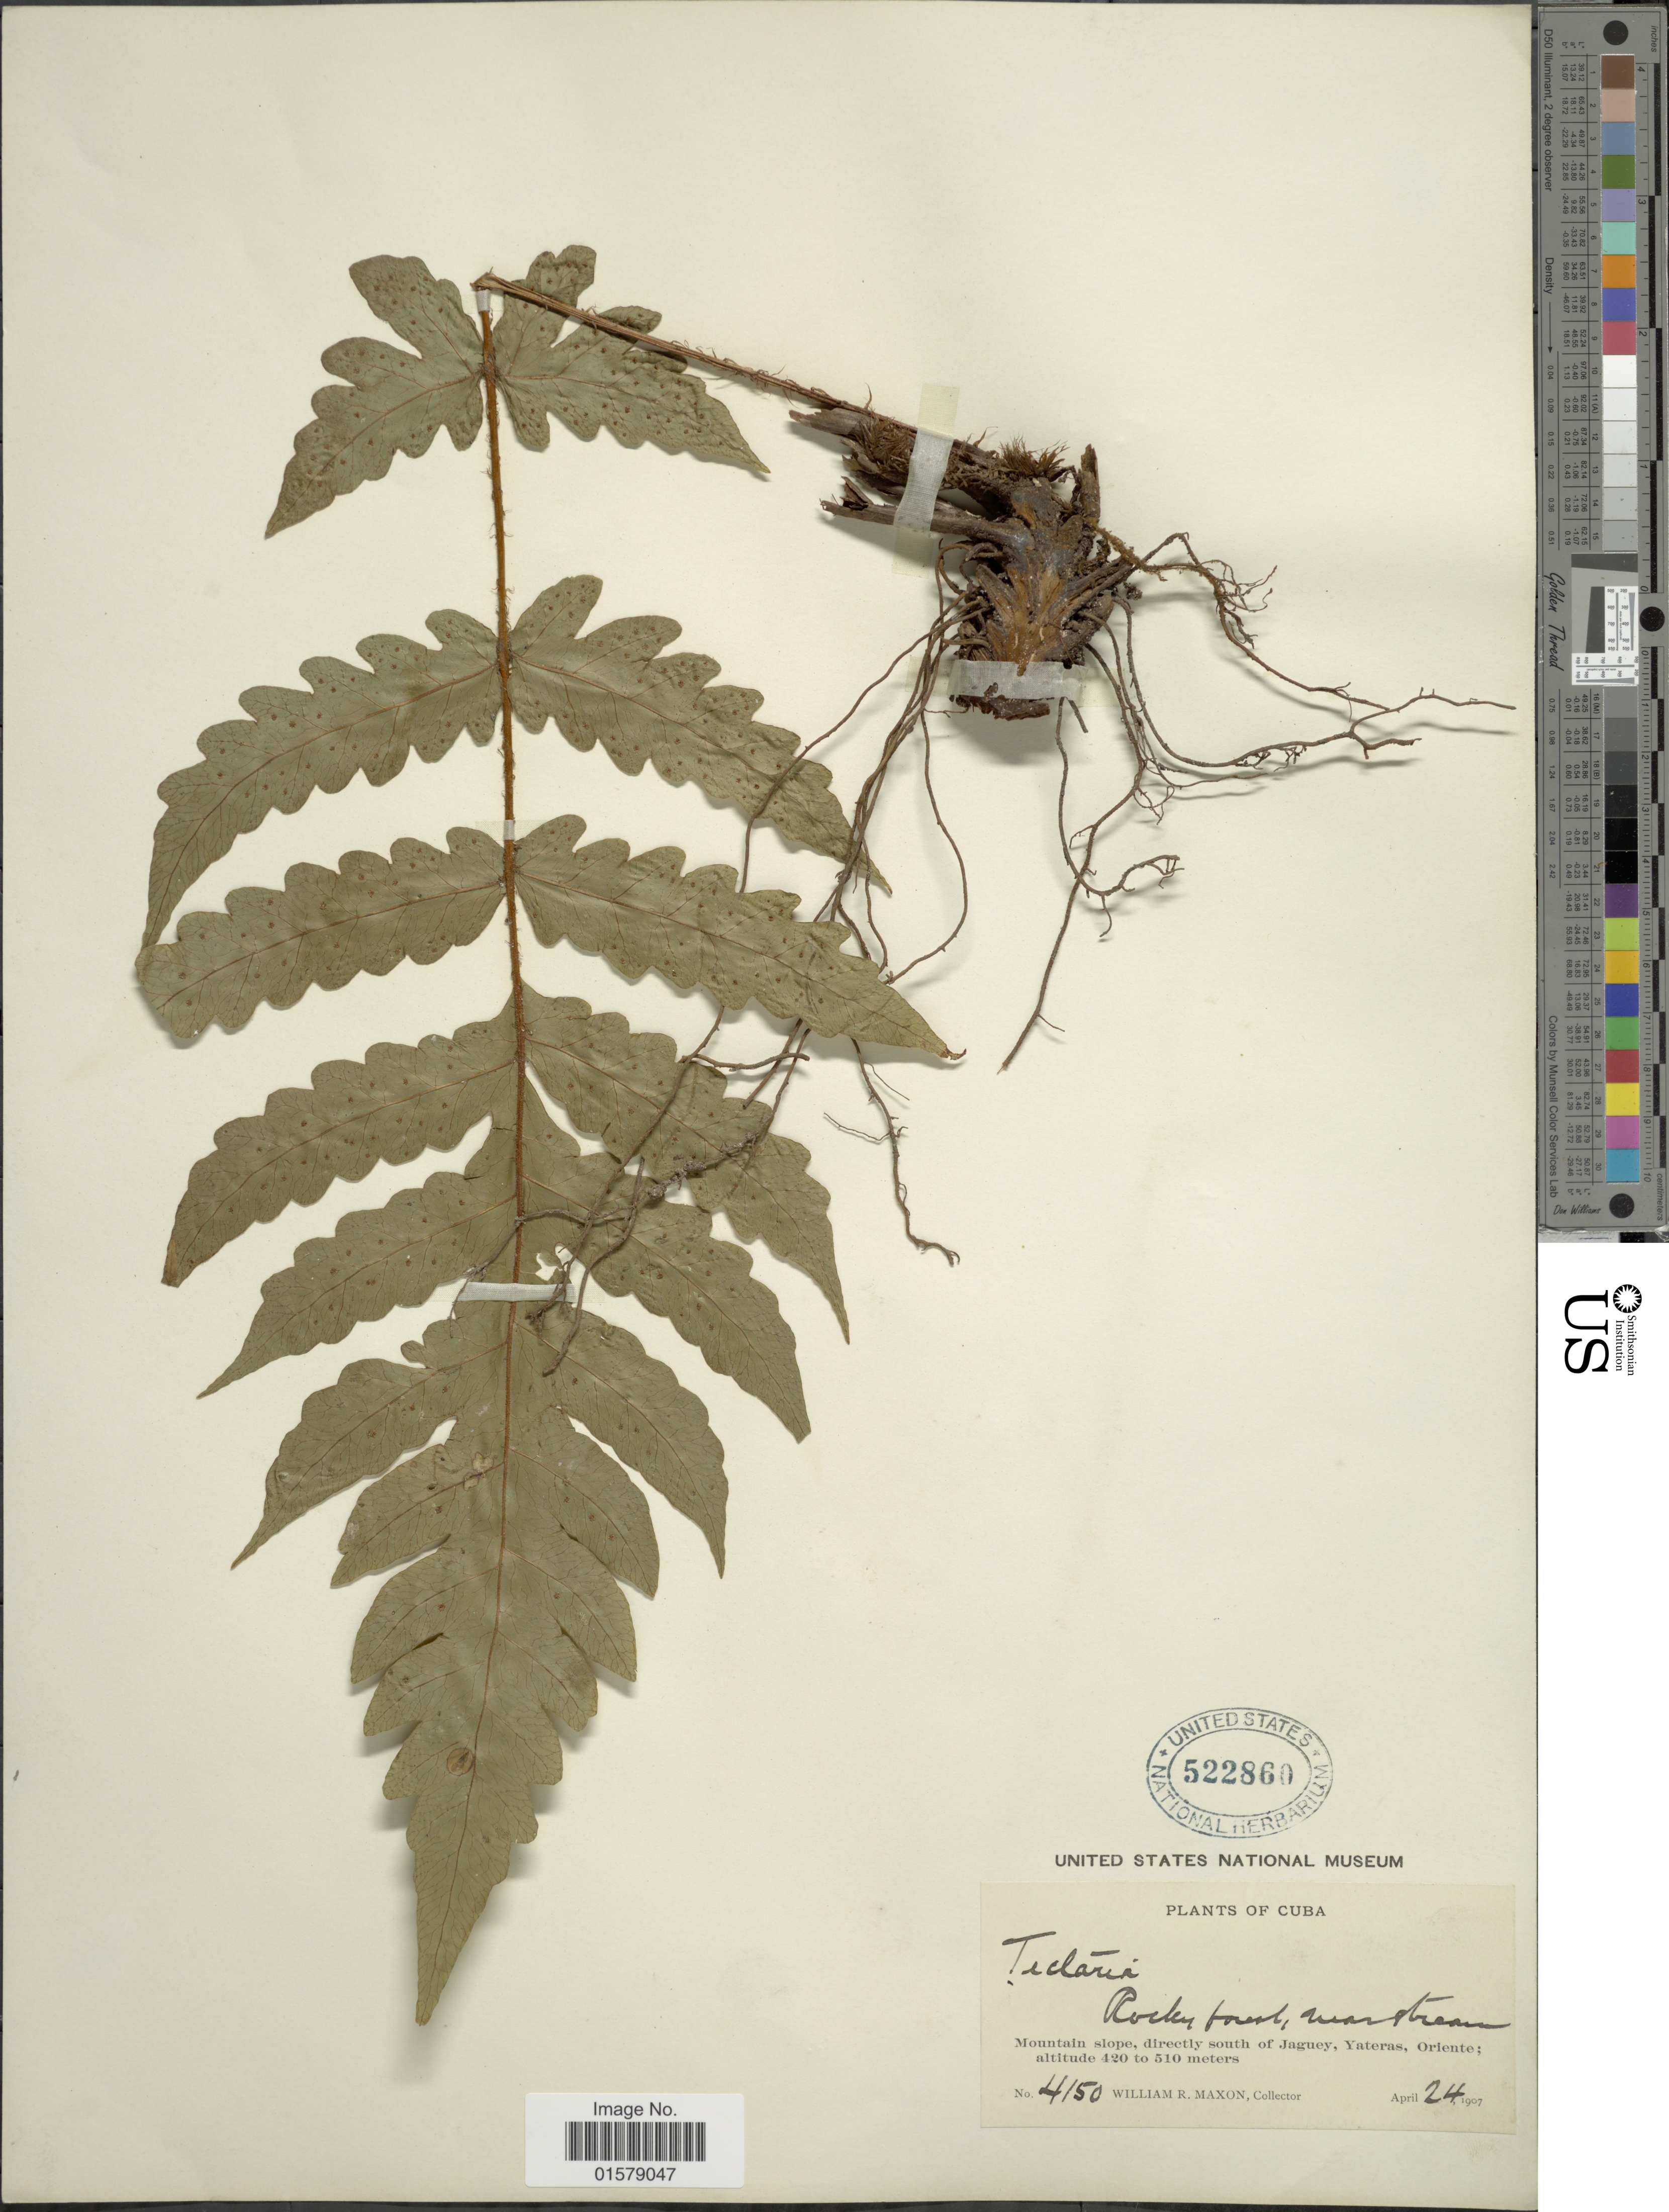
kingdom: Plantae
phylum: Tracheophyta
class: Polypodiopsida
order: Polypodiales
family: Tectariaceae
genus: Tectaria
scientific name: Tectaria cicutaria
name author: (L.) Copel.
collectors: W. R. Maxon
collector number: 4150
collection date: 1907-04-24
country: Cuba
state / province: Oriente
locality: Mountain slope, directly south of Jaguey, Yateras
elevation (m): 420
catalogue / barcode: US 522860